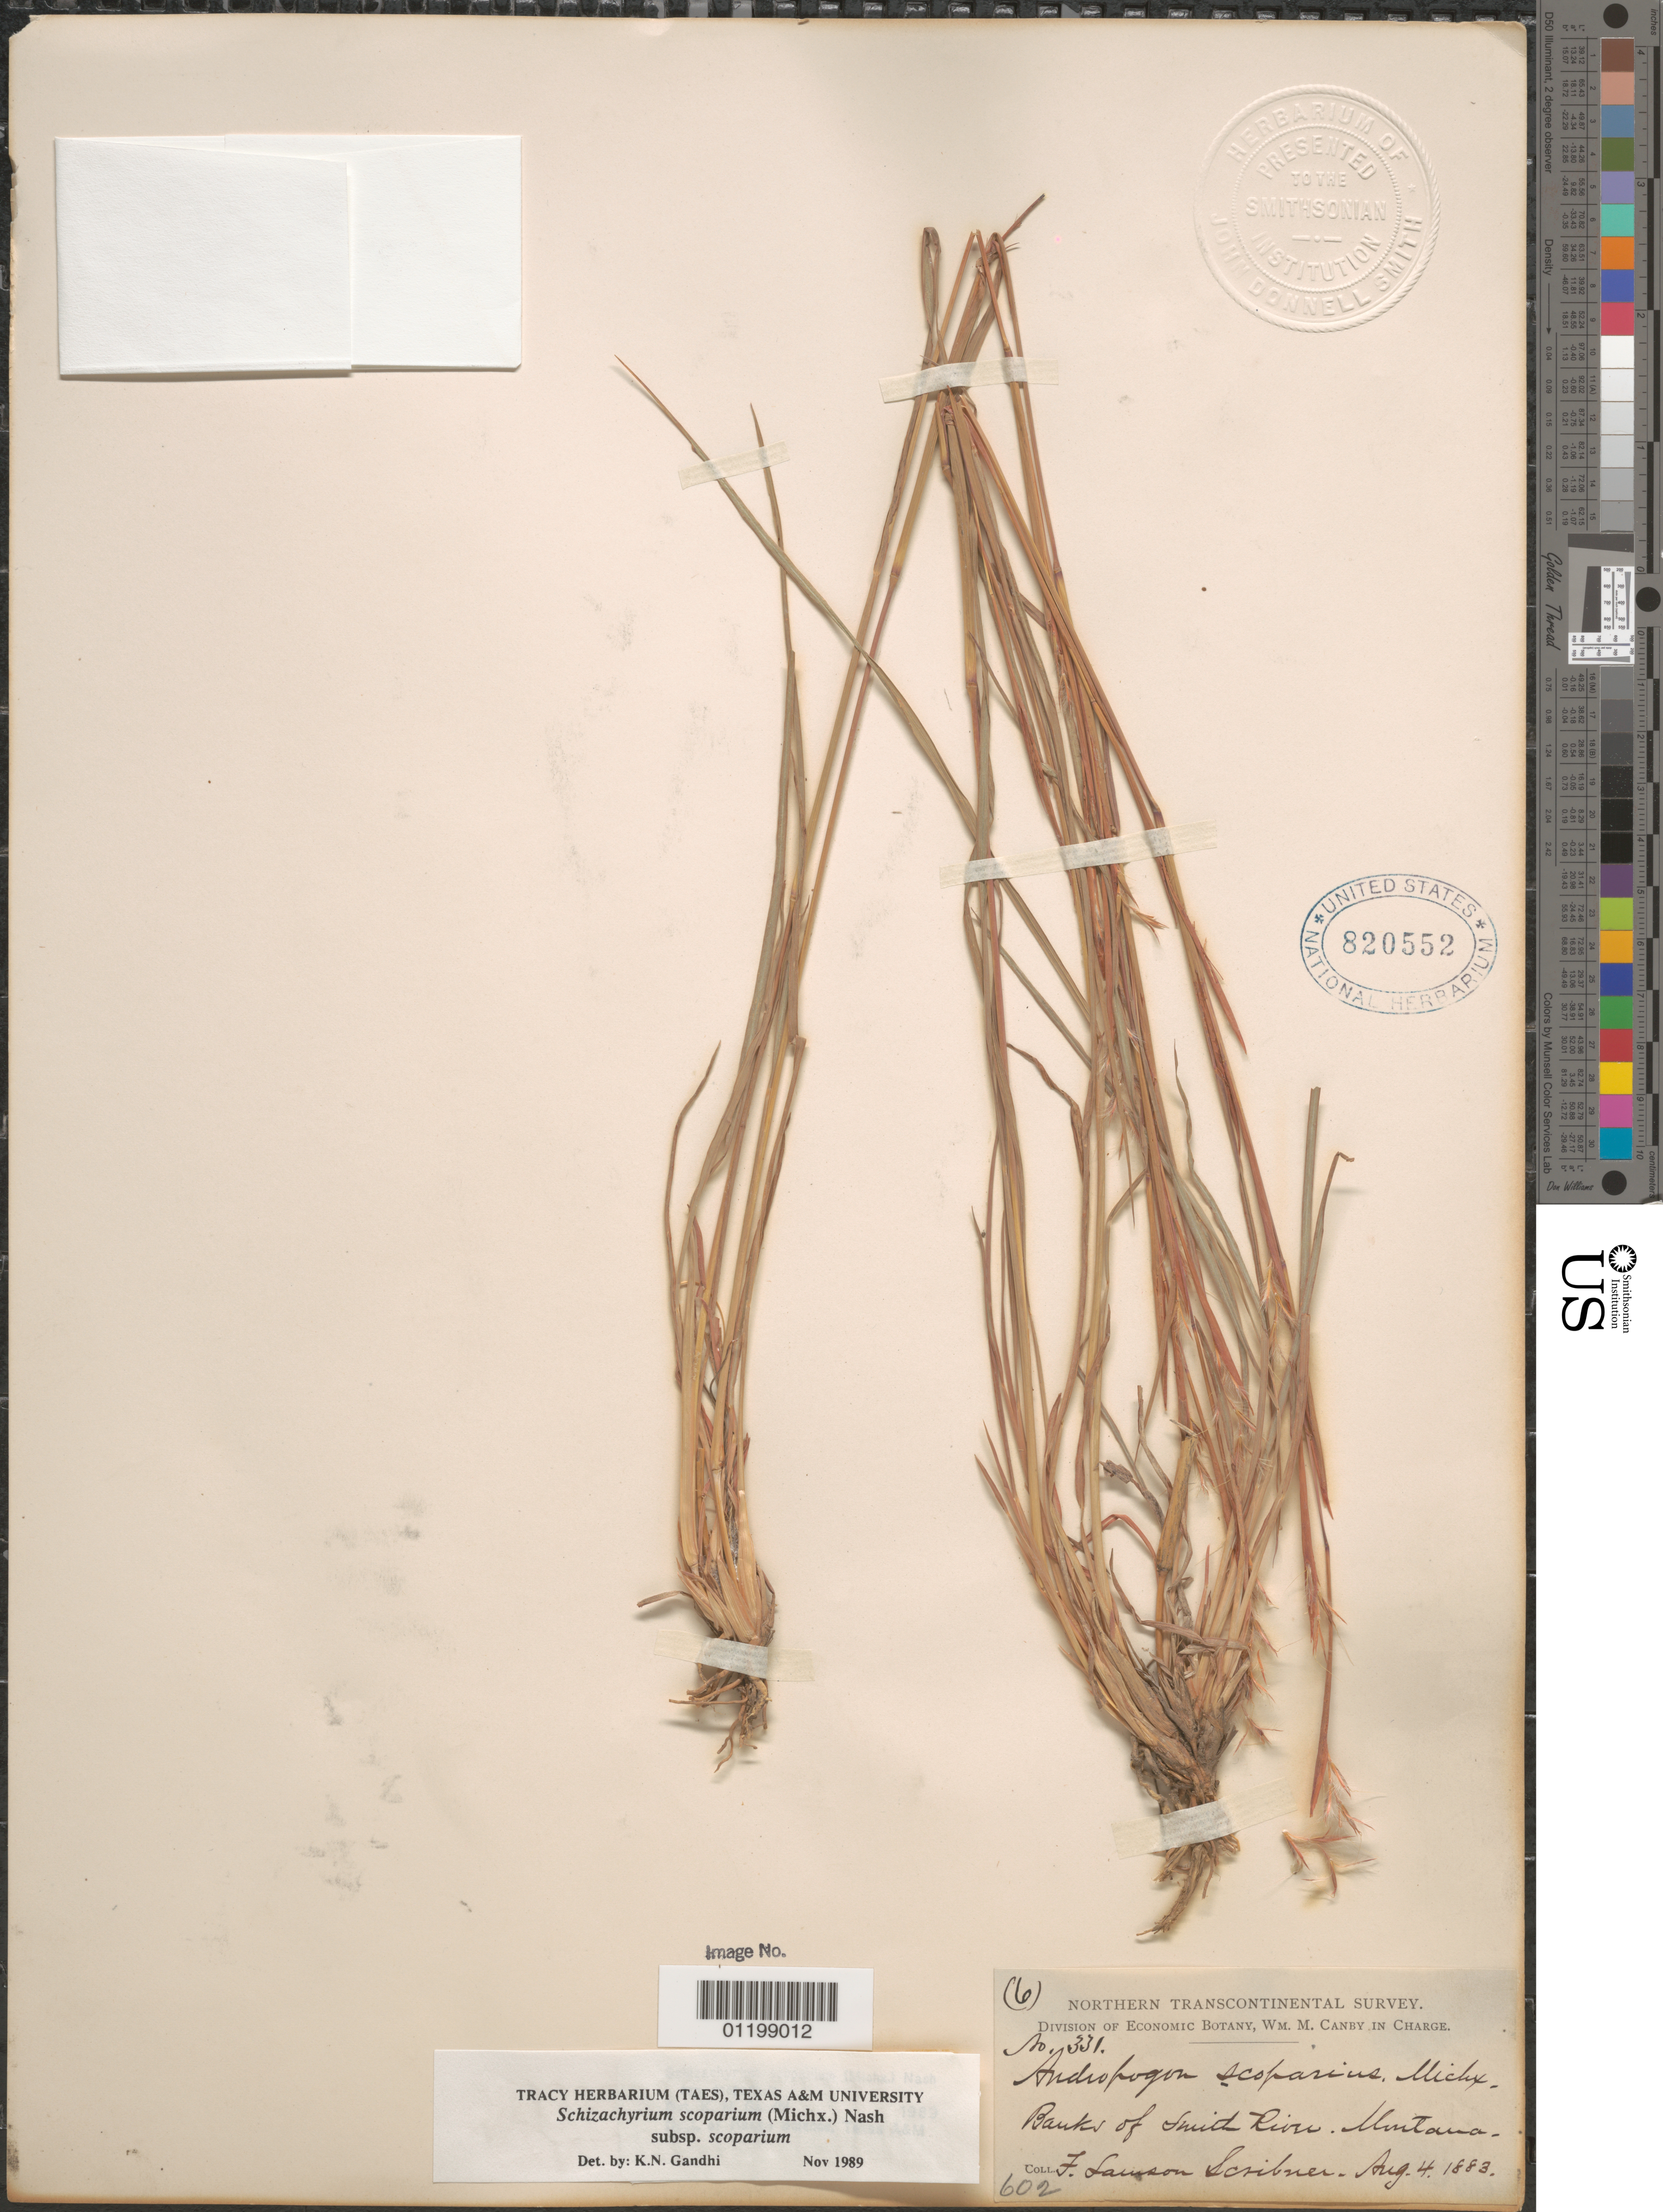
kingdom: Plantae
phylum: Tracheophyta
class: Liliopsida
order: Poales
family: Poaceae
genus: Schizachyrium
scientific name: Schizachyrium scoparium subsp. scoparium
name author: (Michx.) Nash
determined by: Gandhi, K. N.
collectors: F. L. Scribner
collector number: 331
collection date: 1883-08-04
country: United States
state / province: Montana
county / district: Cascade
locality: Banks of Smith River.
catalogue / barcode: US 820552